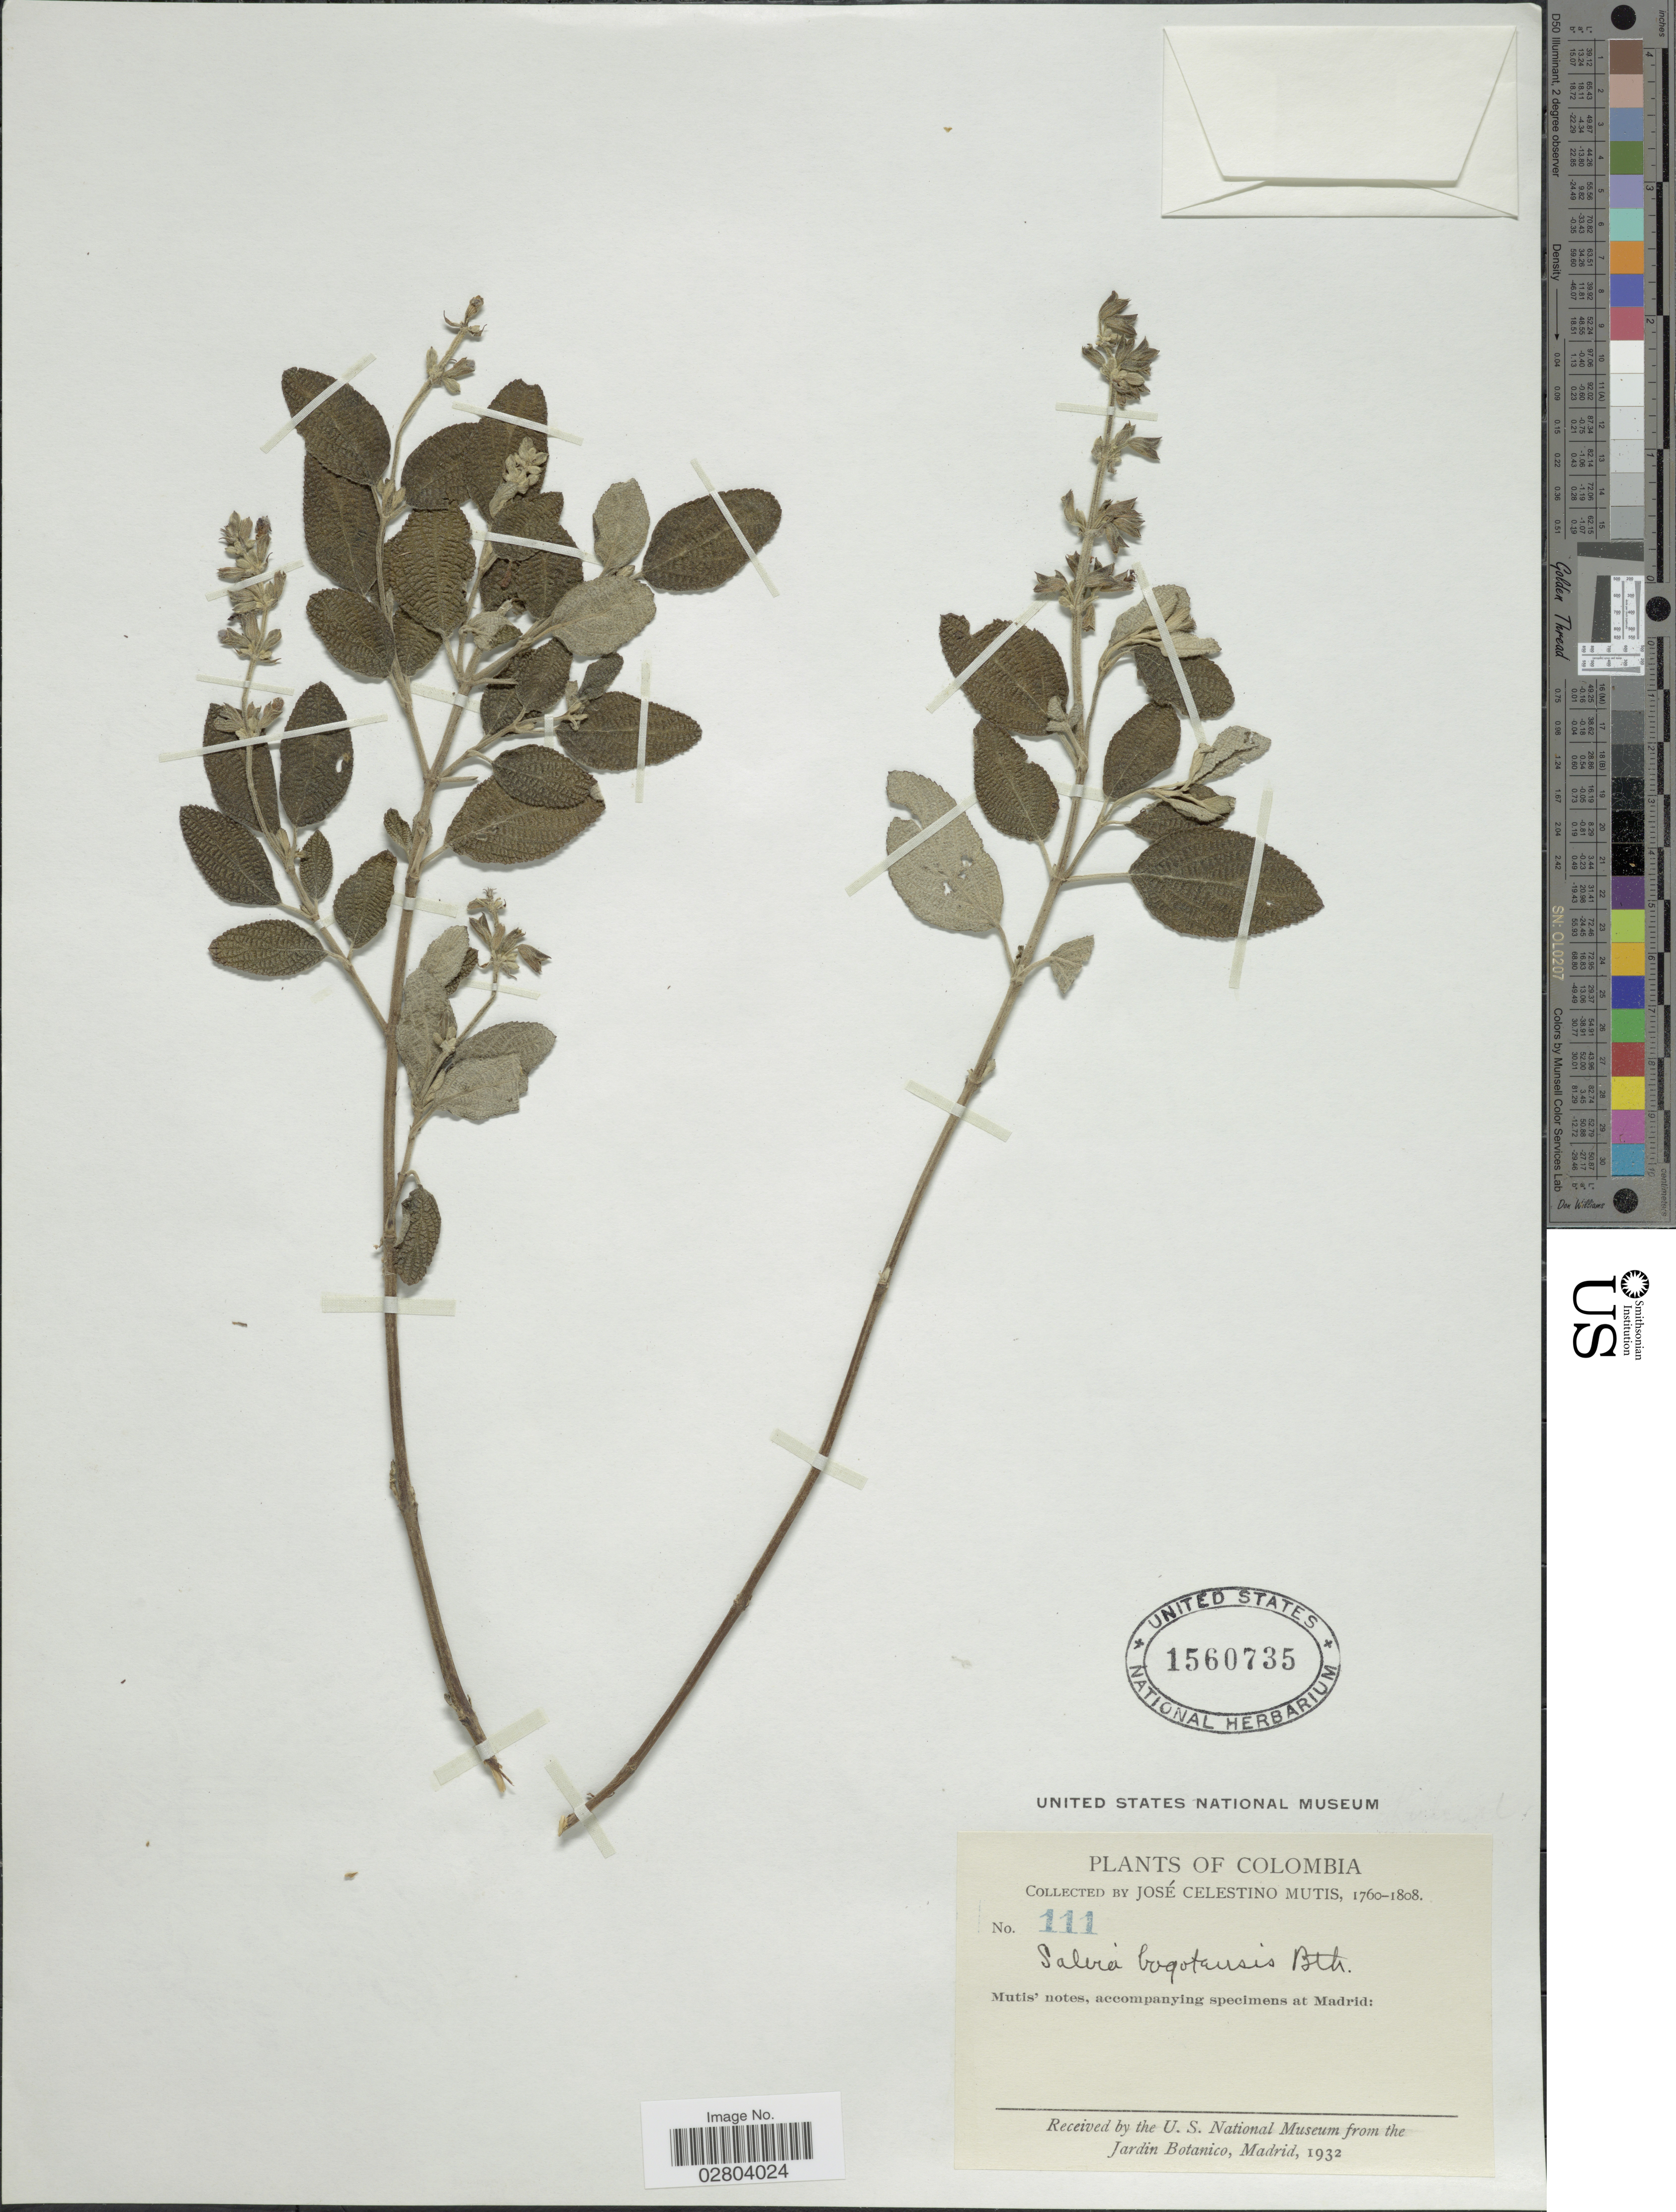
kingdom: Plantae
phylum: Tracheophyta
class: Magnoliopsida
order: Lamiales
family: Lamiaceae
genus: Salvia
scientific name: Salvia bogotensis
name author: Benth.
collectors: J. C. B. Mutis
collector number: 111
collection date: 1760/1808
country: Colombia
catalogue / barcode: US 1560735